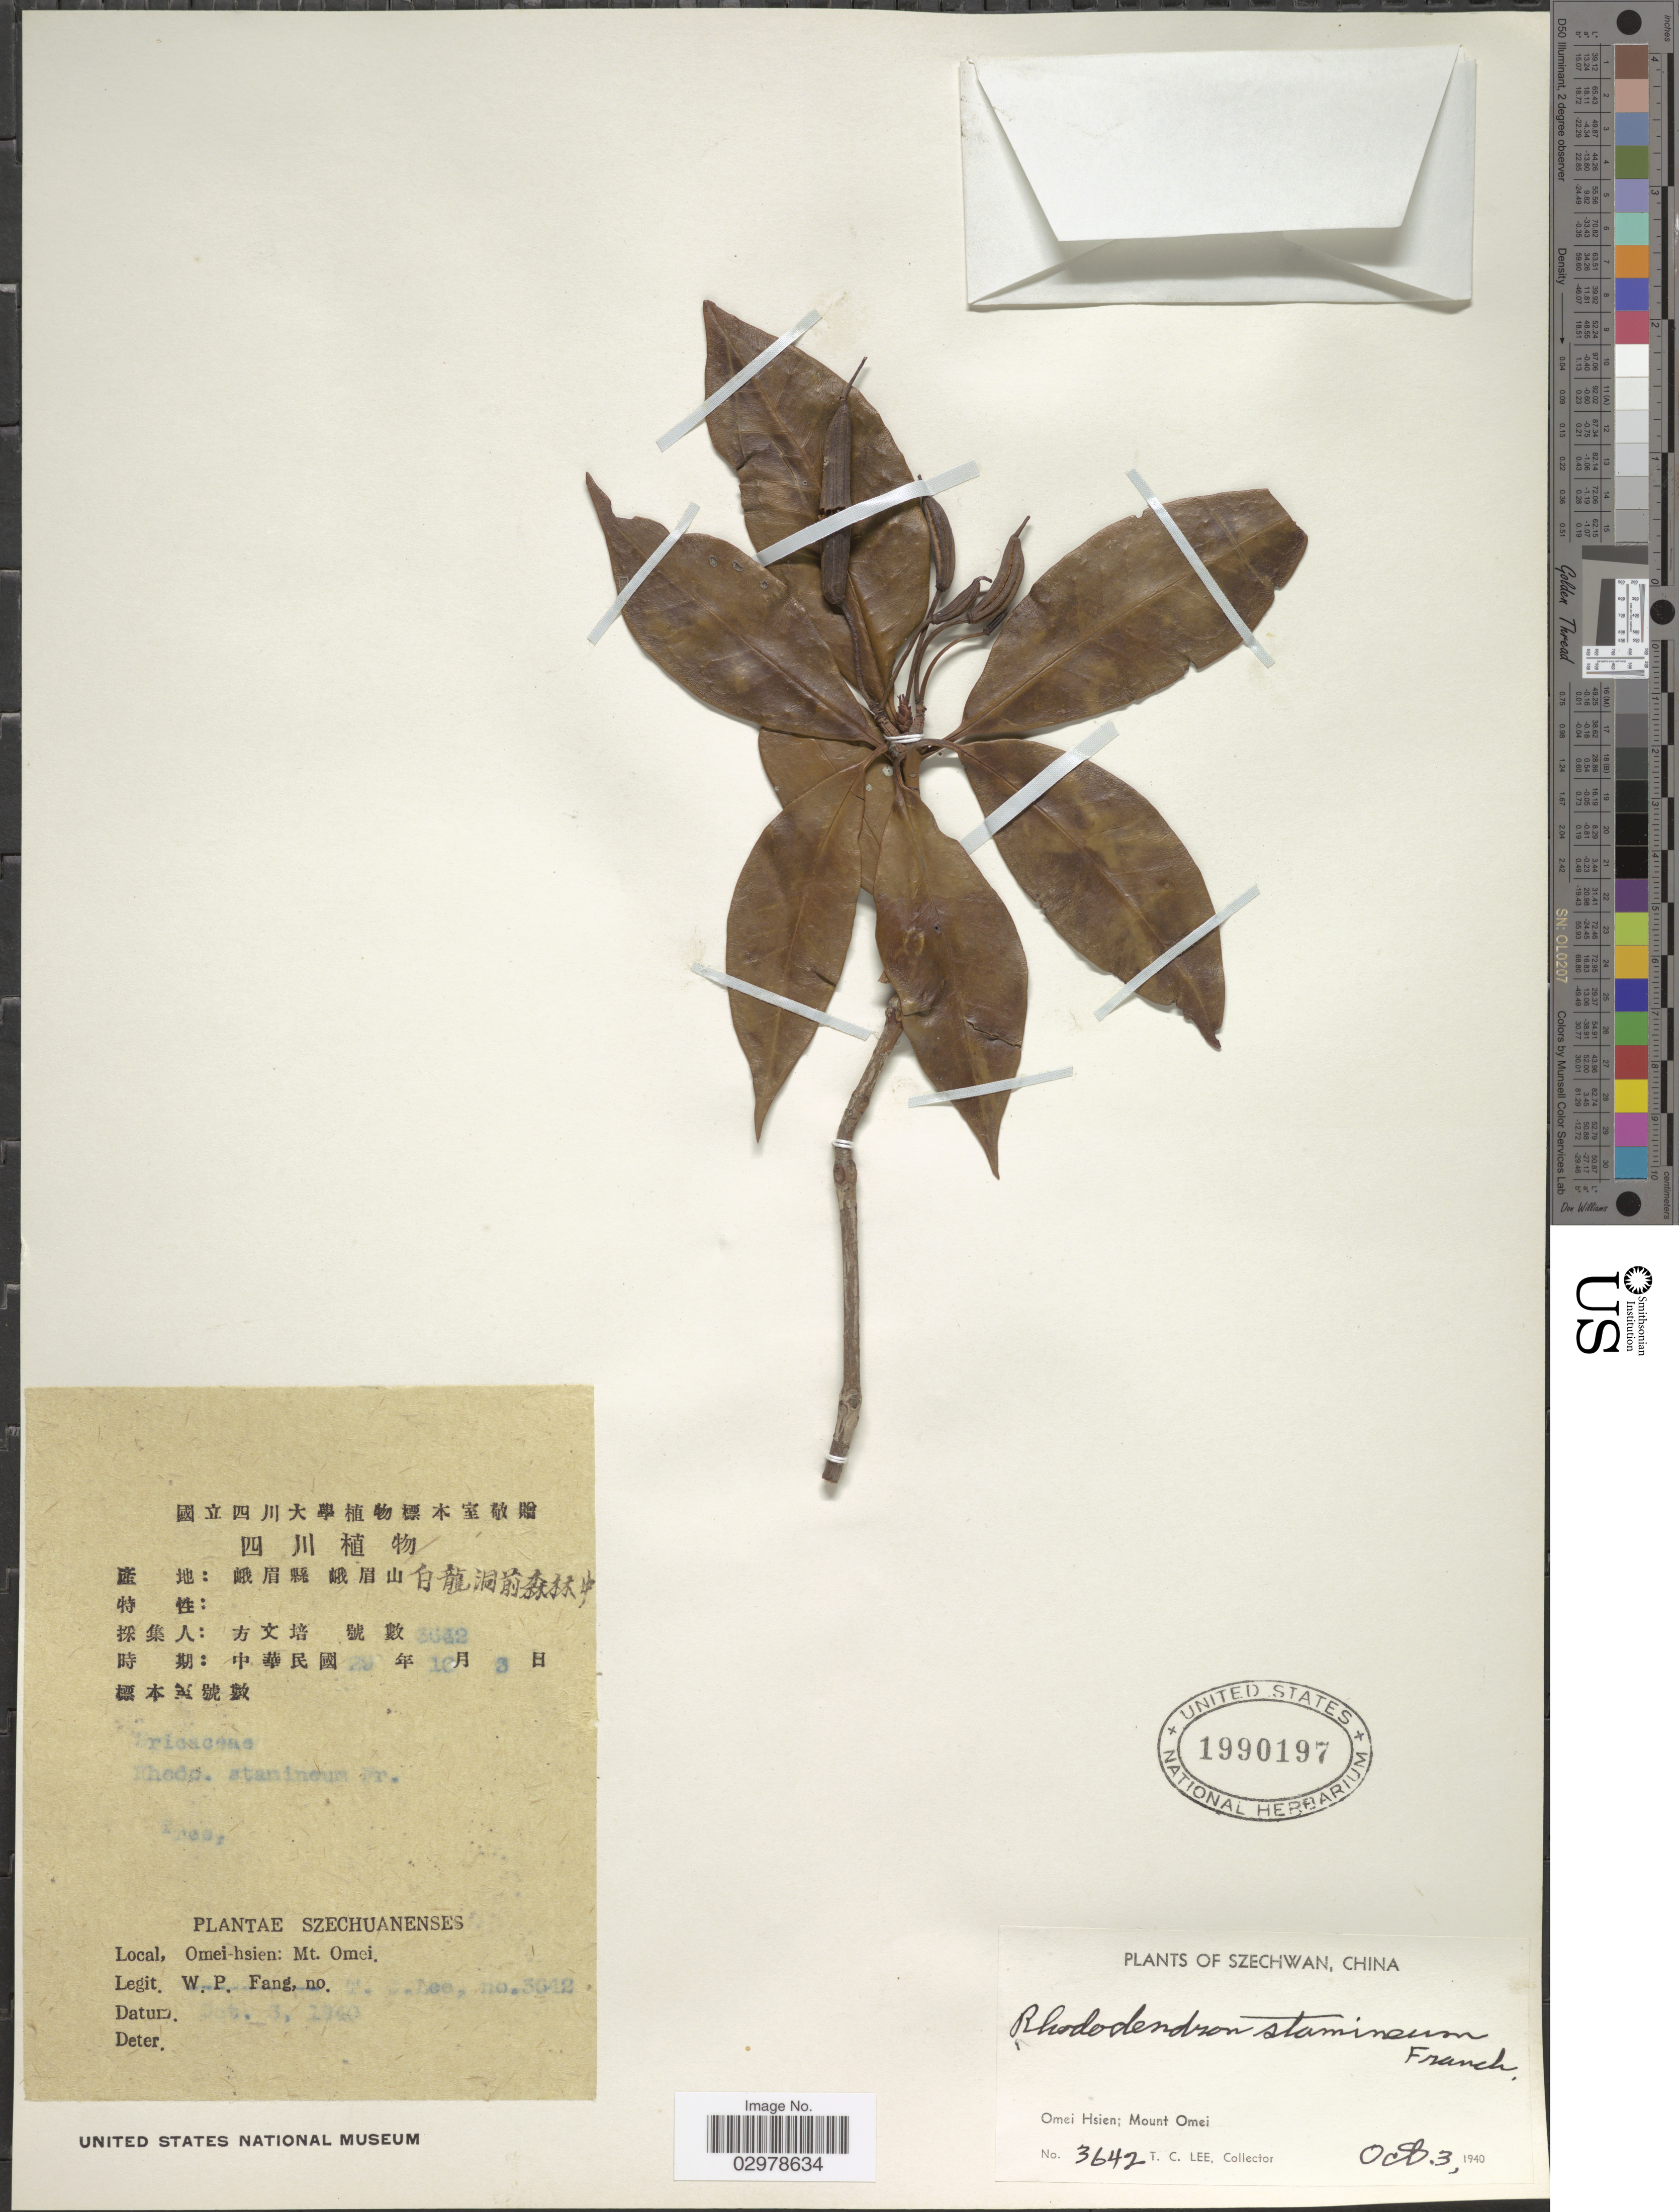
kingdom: Plantae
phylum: Tracheophyta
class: Magnoliopsida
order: Ericales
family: Ericaceae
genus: Rhododendron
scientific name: Rhododendron stamineum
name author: Franch.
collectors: T. Lee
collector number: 3642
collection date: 1940-10-03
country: China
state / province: Sichuan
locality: Szechwan. Omei Hsien; Mount Omei.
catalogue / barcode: US 1990197